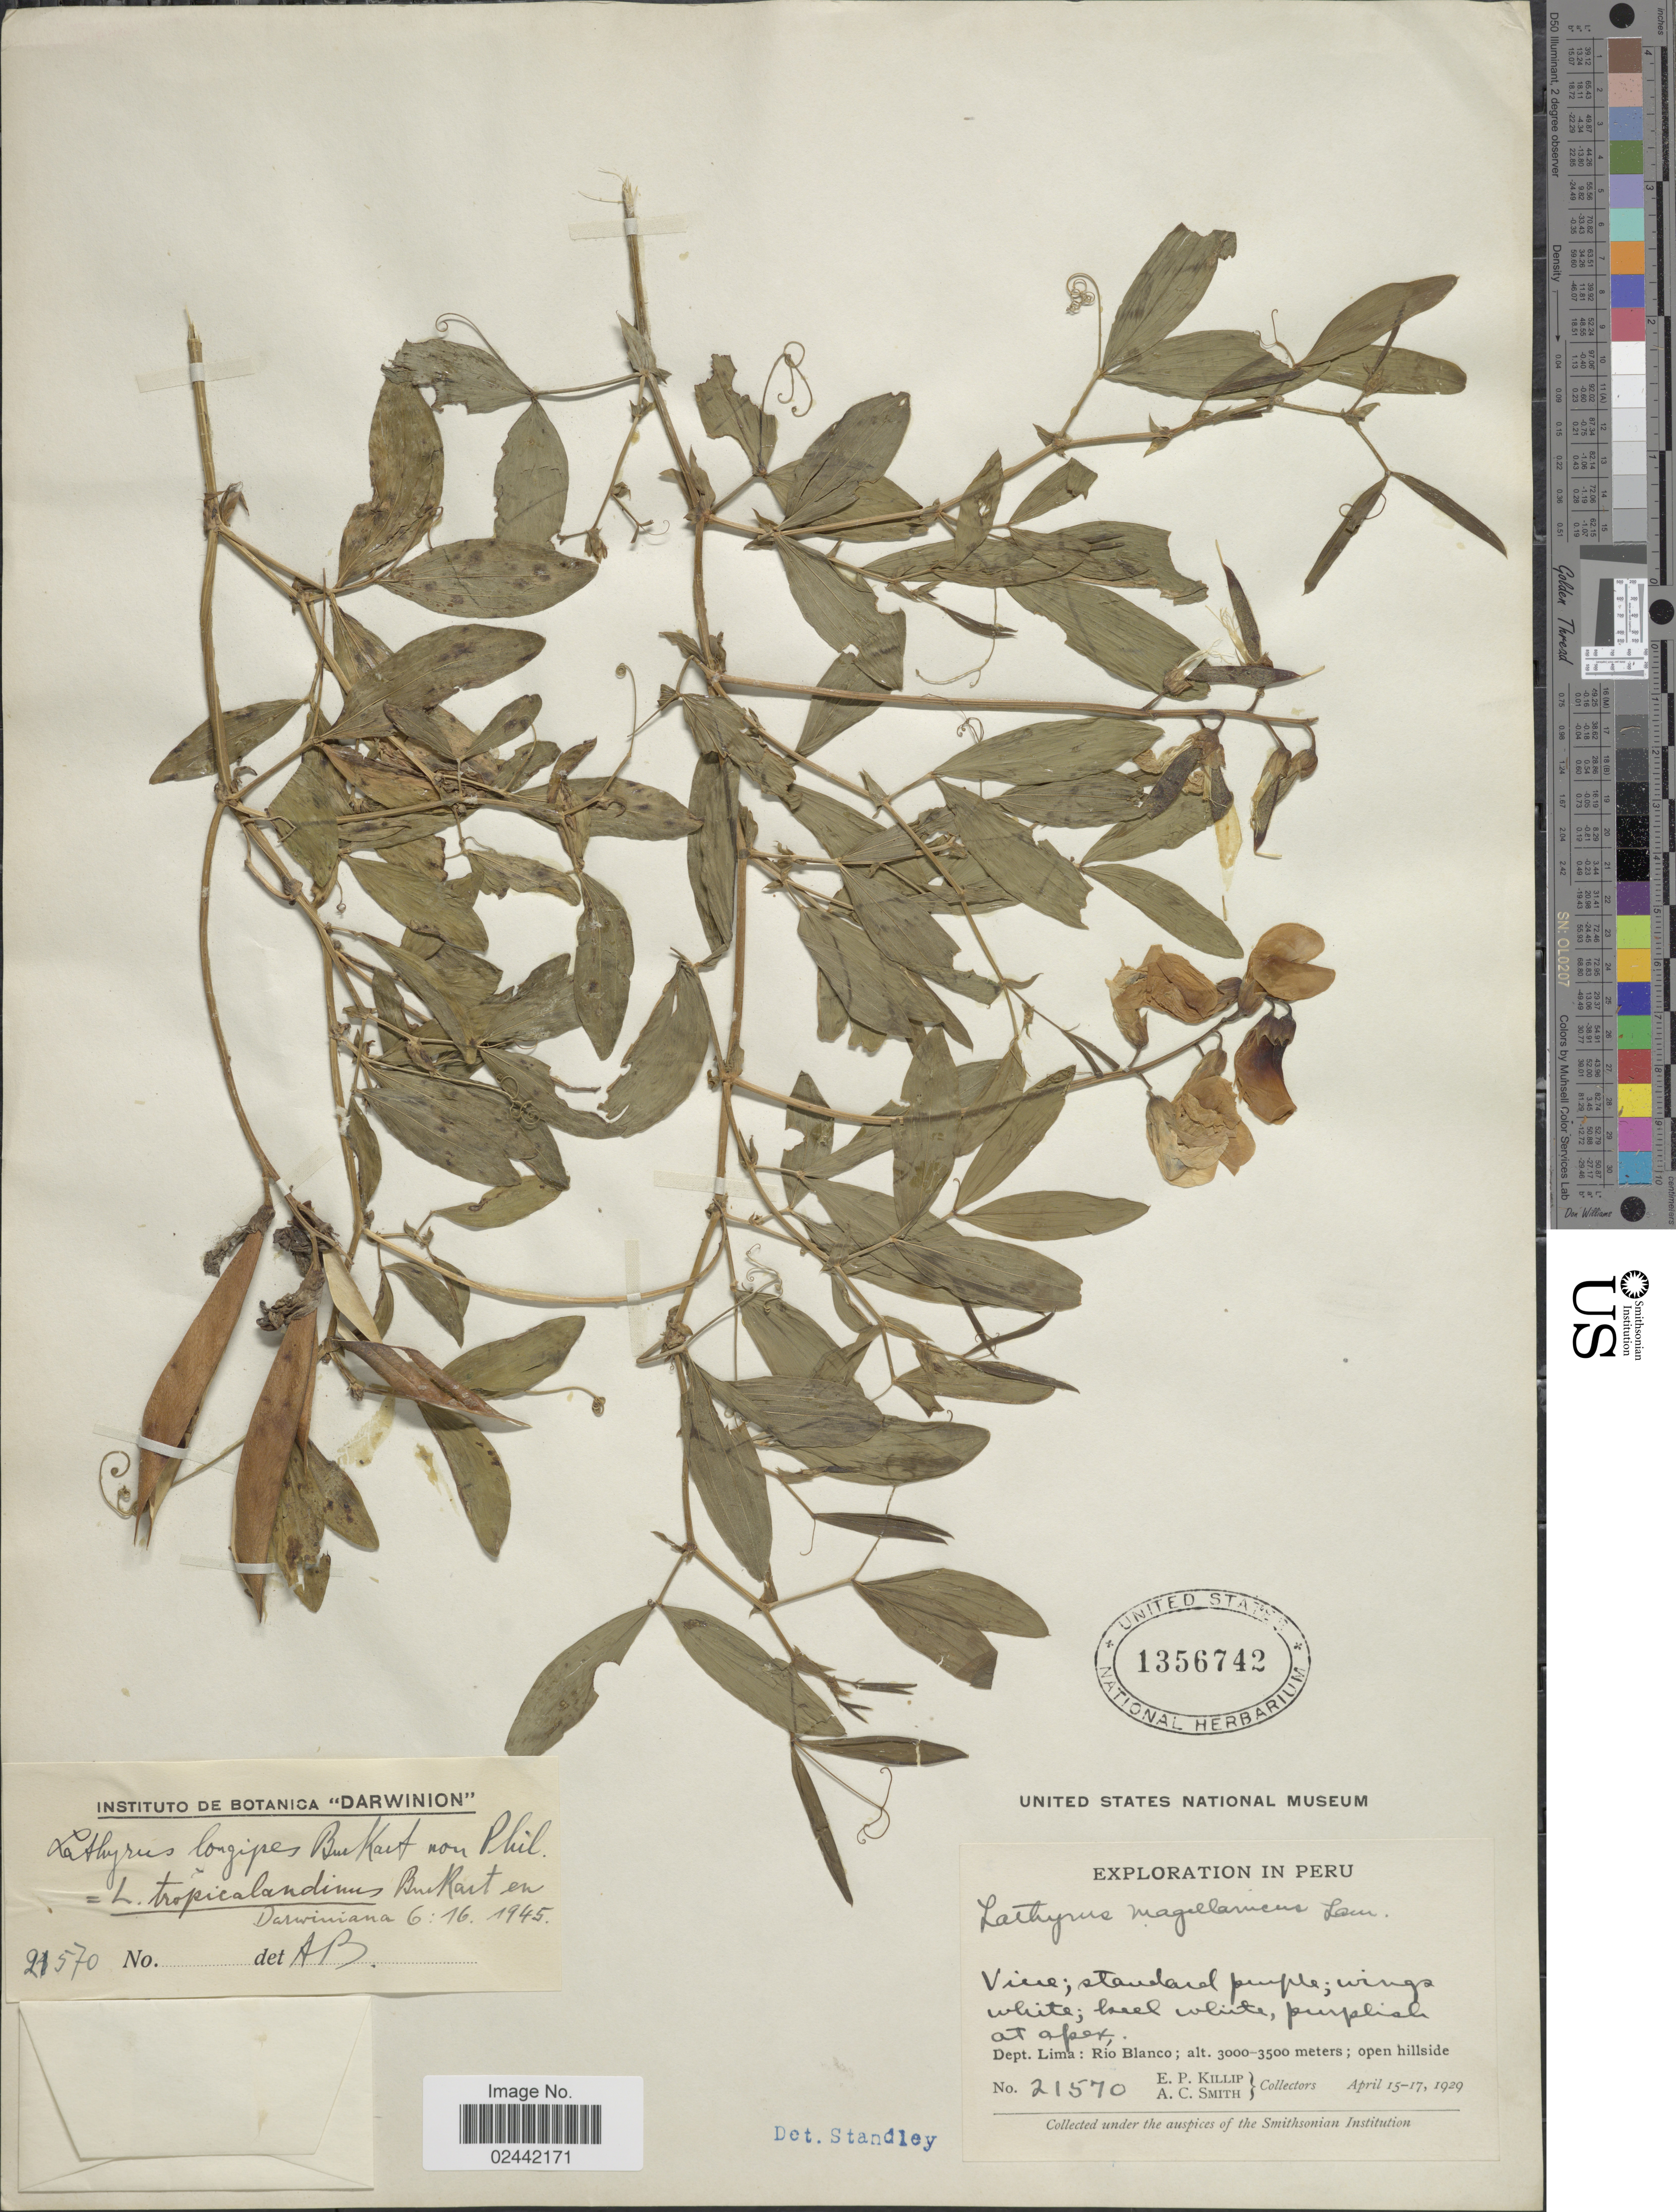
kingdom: Plantae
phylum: Tracheophyta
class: Magnoliopsida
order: Fabales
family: Fabaceae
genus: Lathyrus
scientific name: Lathyrus tropicalandinus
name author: Burkart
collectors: E. P. Killip & A. C. Smith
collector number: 21570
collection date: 1929-04-15/1929-04-17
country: Peru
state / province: Lima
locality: Rio Blanco; open hillside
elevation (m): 3000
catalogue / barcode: US 1356742